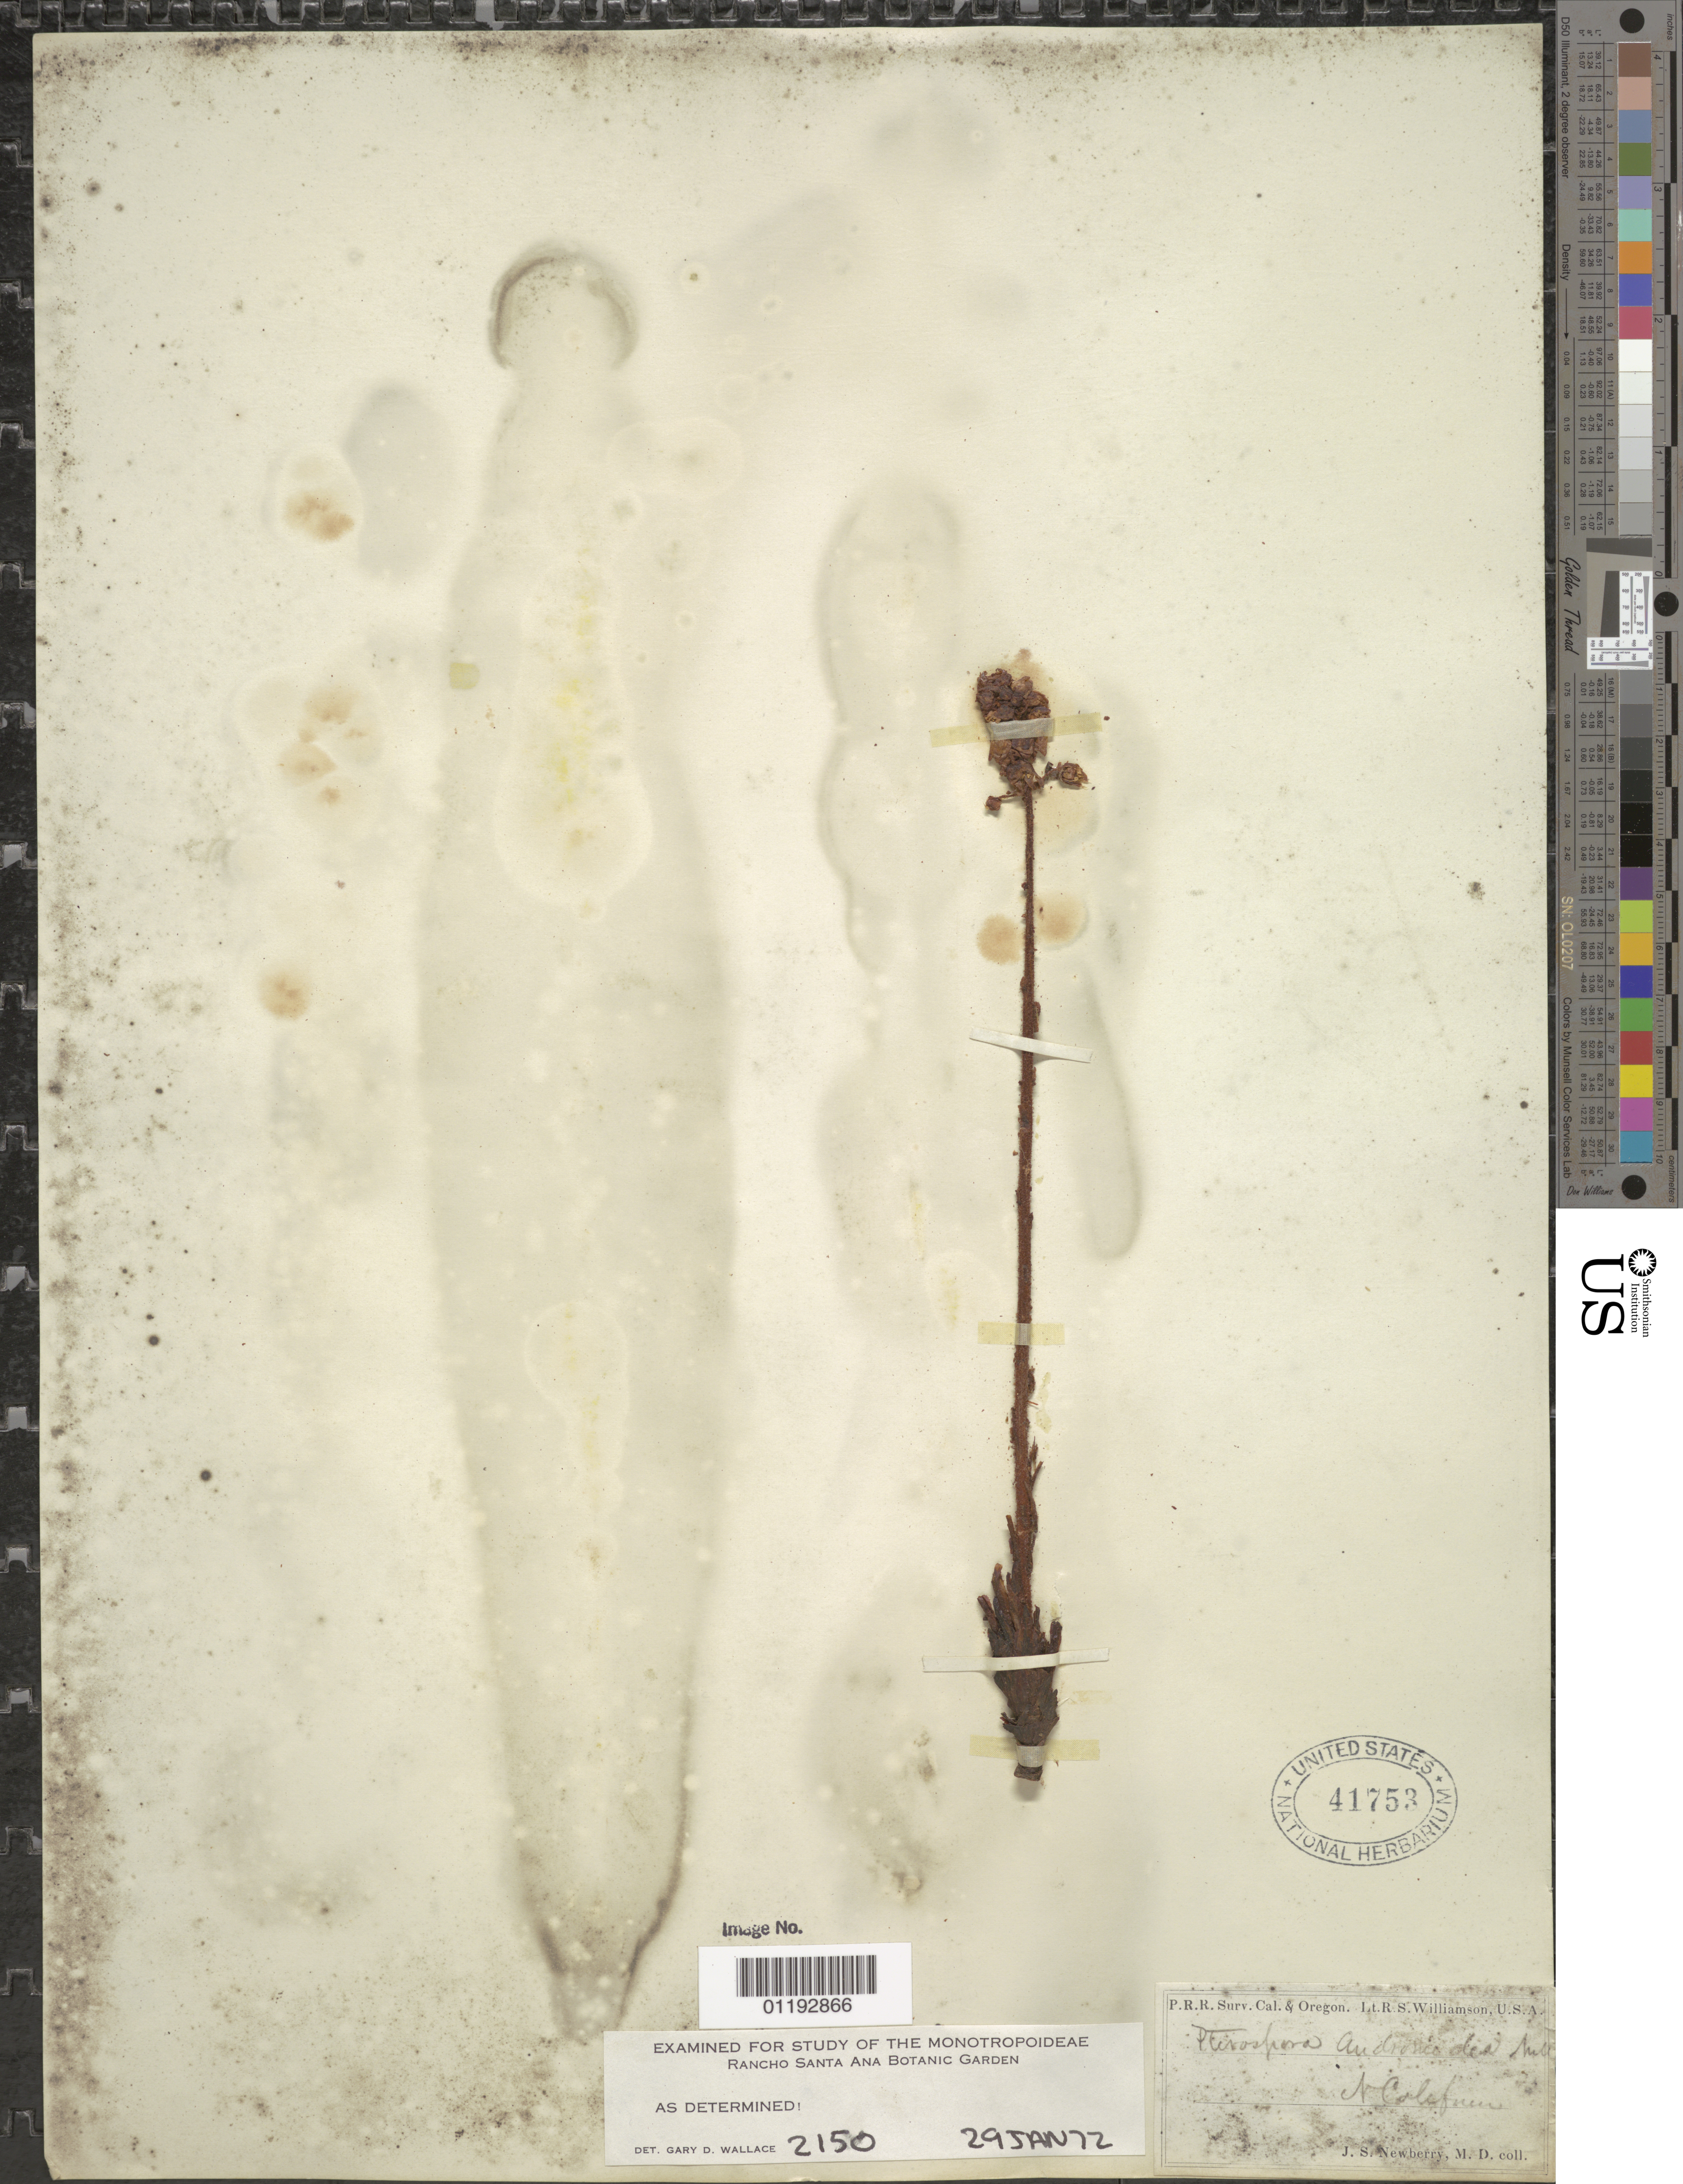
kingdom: Plantae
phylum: Tracheophyta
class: Magnoliopsida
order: Ericales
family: Ericaceae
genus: Pterospora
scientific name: Pterospora andromedea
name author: Nutt.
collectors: J. S. Newberry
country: United States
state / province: California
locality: N. California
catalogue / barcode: US 41753